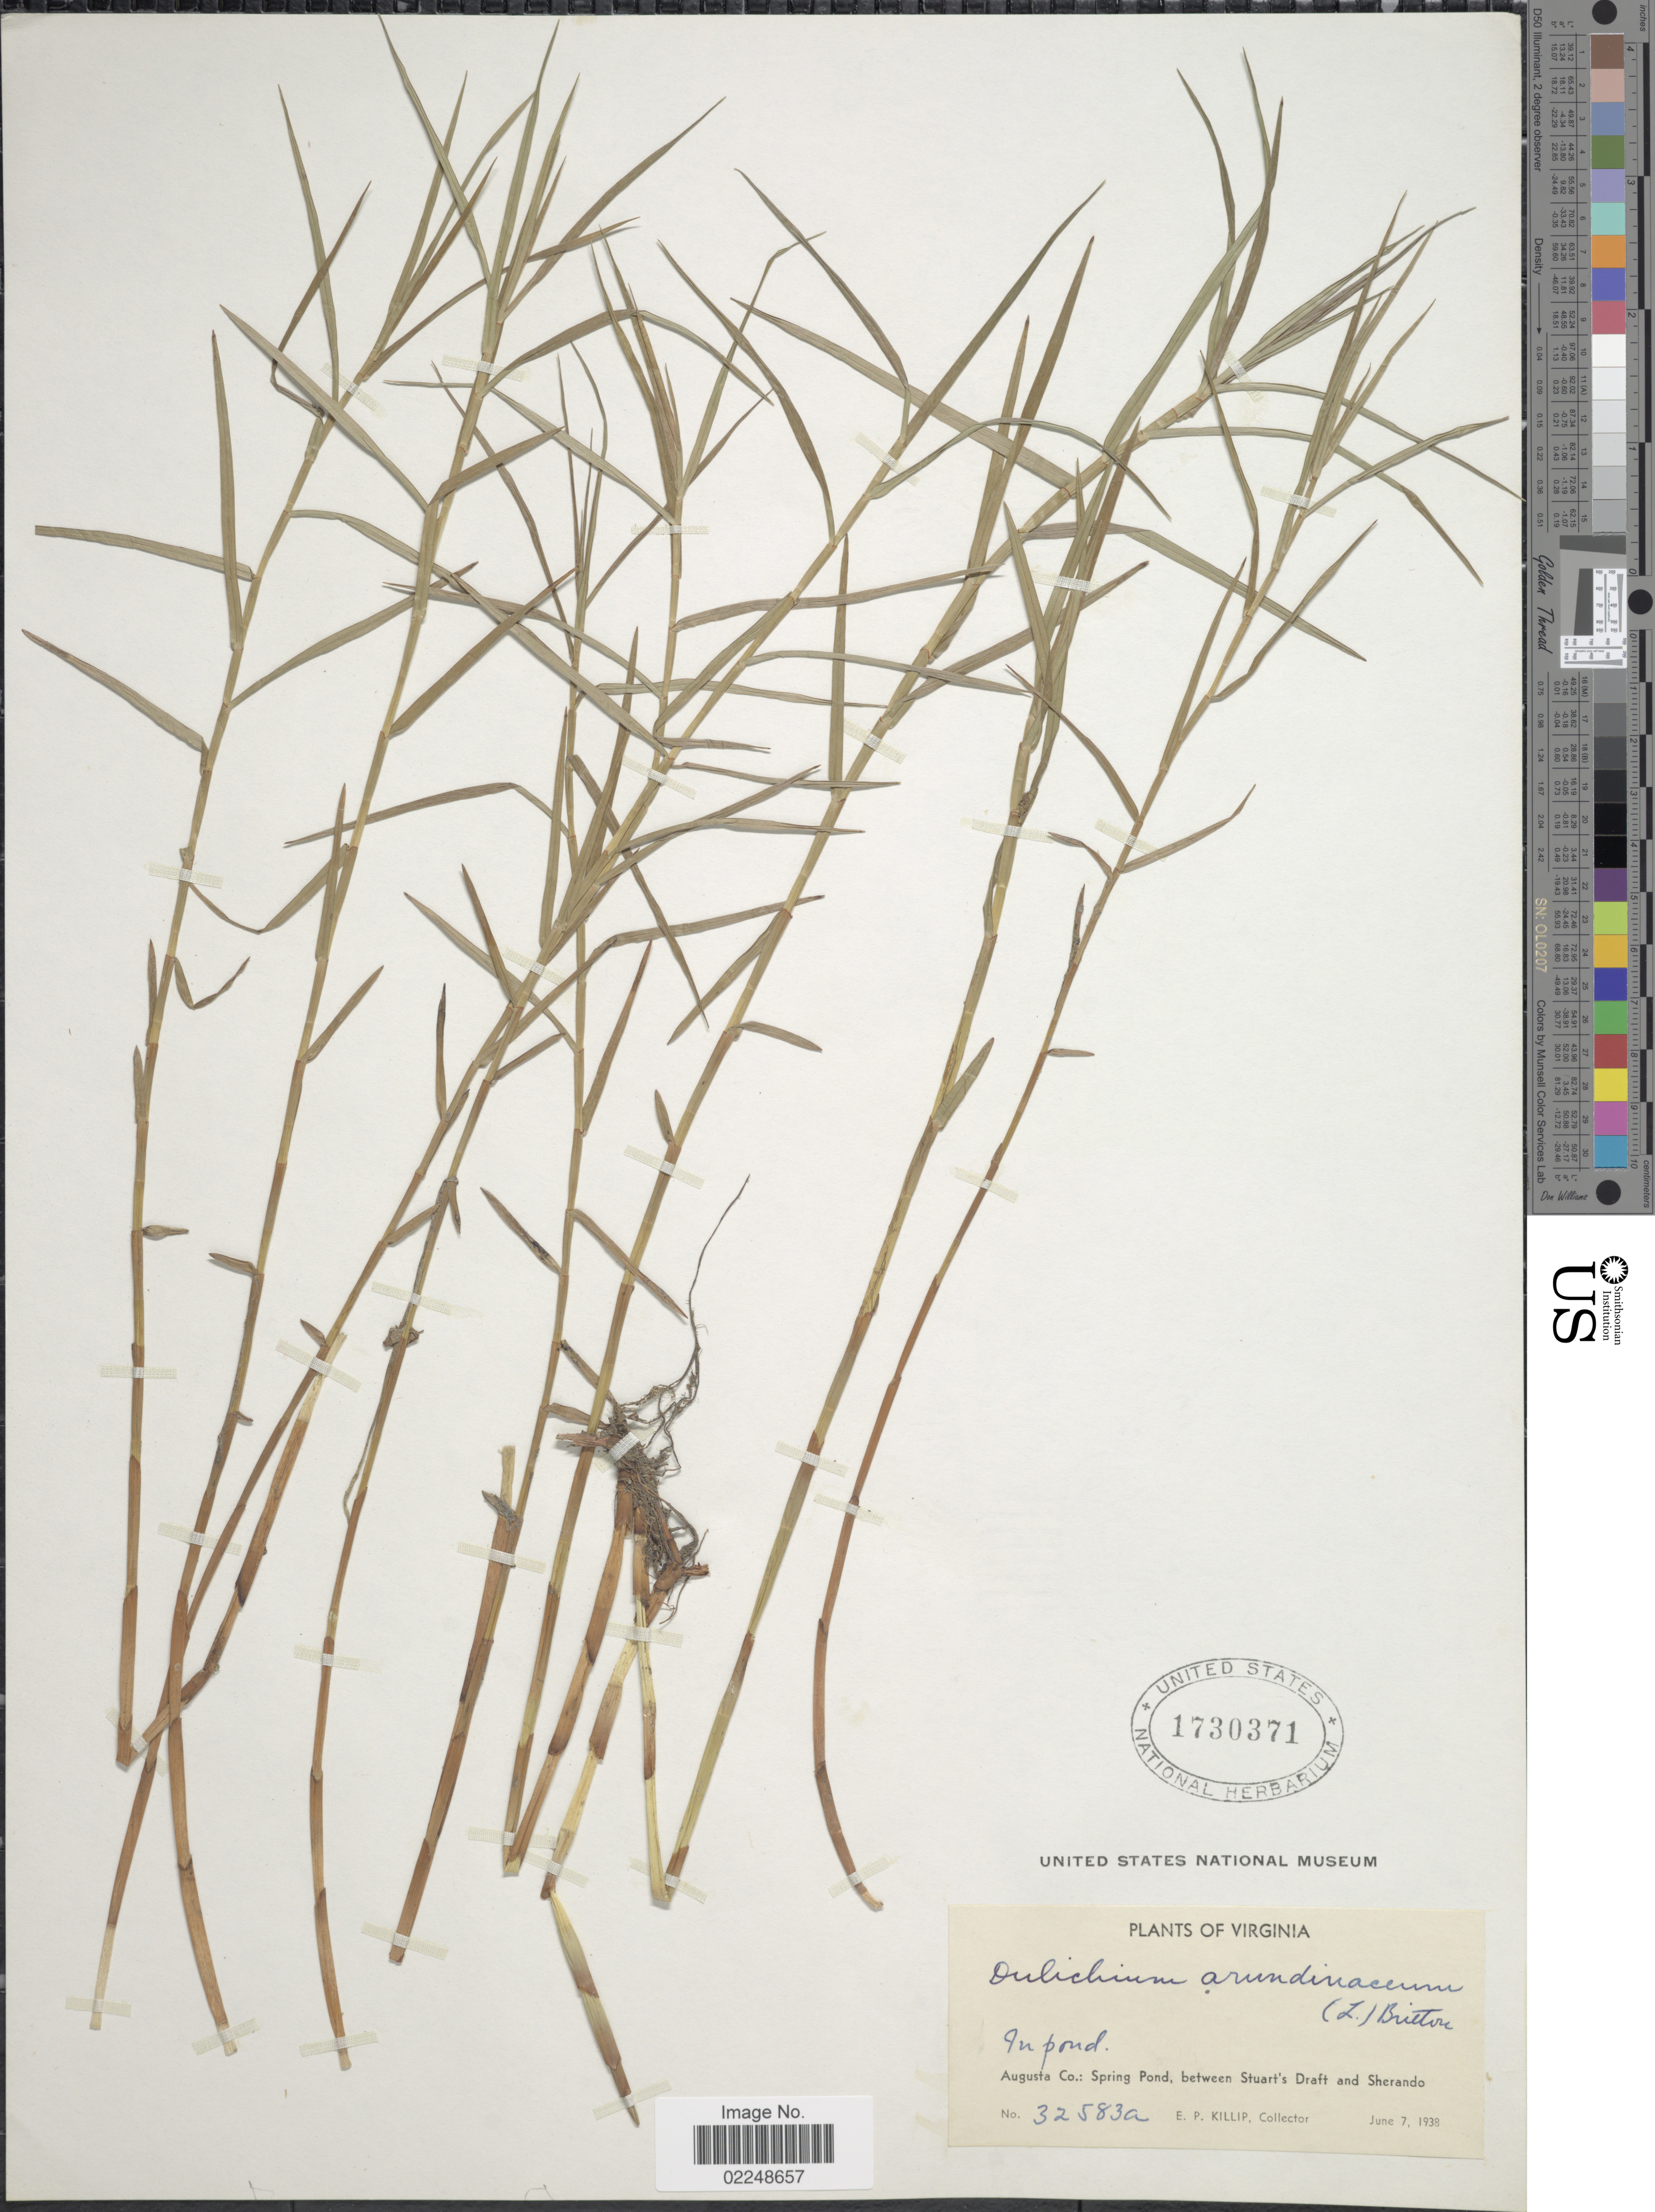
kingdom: Plantae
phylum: Tracheophyta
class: Liliopsida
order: Poales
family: Cyperaceae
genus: Dulichium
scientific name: Dulichium arundinaceum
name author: (L.) Britton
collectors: E. P. Killip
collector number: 32583a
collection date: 1938-06-07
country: United States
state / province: Virginia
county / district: Augusta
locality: Augusta Co.: Spring Pond, between Stuart's Draft and Sherando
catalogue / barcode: US 1730371